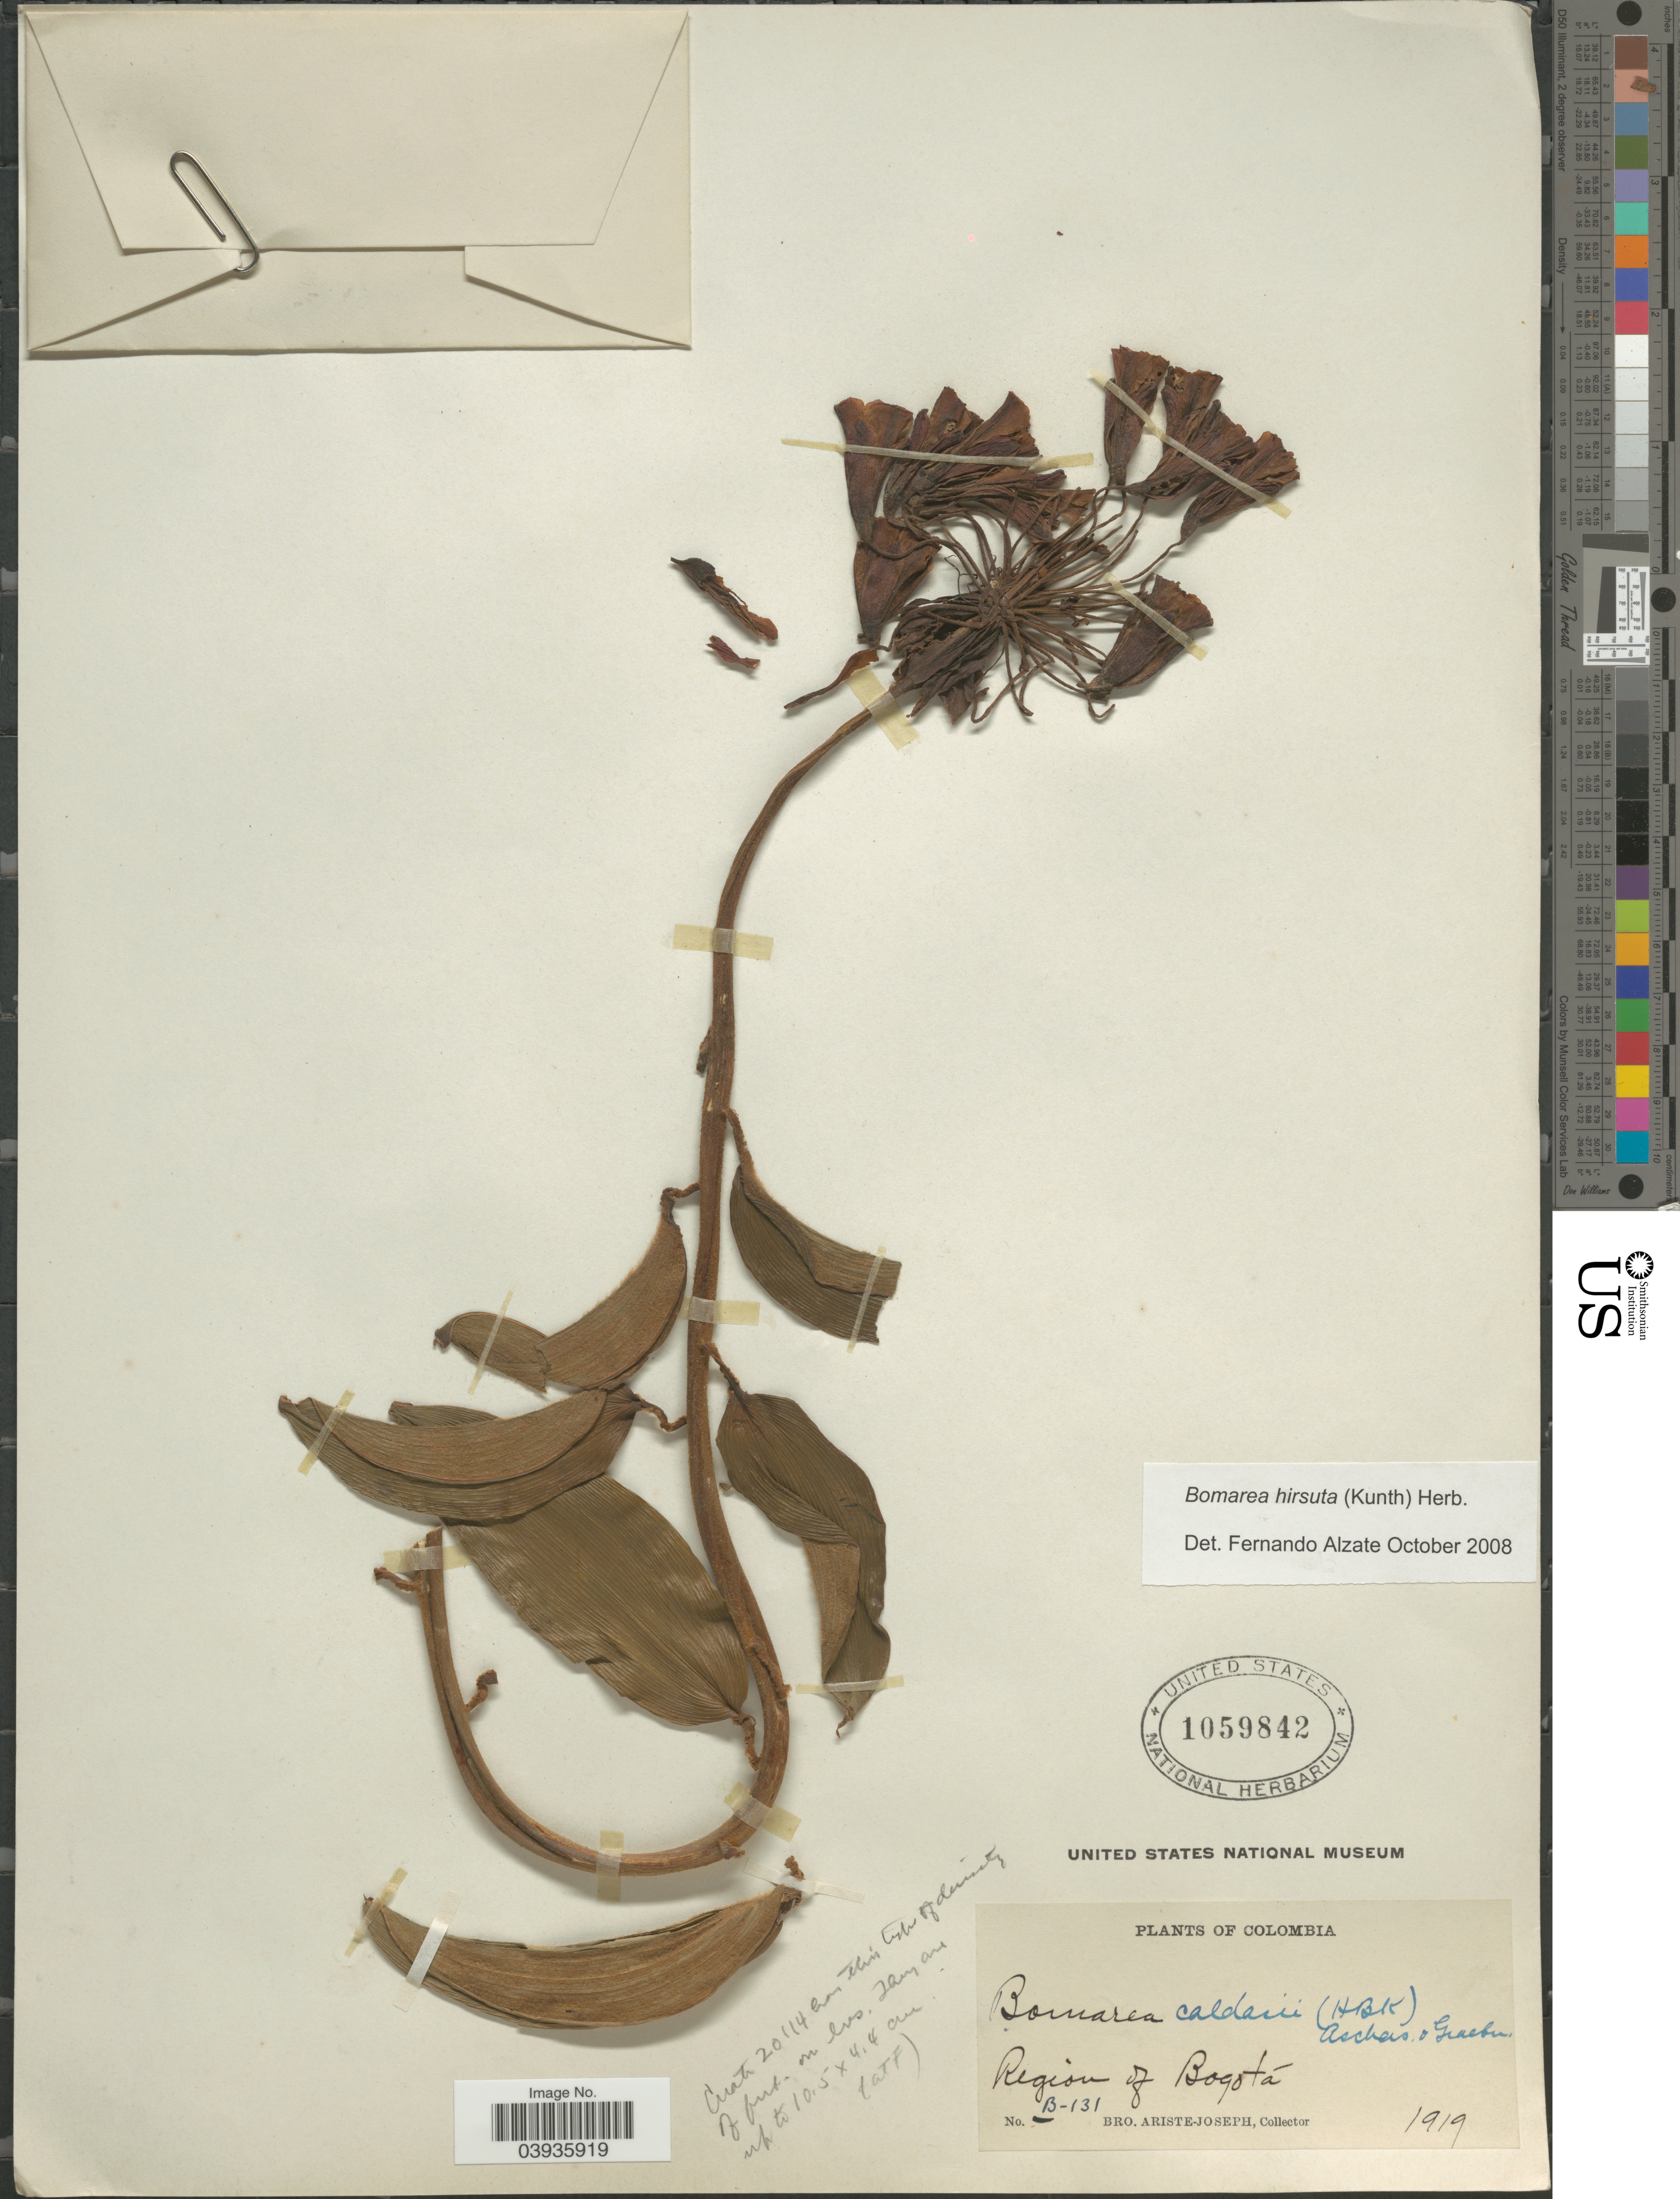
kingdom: Plantae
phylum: Tracheophyta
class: Liliopsida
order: Liliales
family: Alstroemeriaceae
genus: Bomarea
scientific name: Bomarea hirsuta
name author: (Kunth) Herb.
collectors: Bro. Ariste-Joseph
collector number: B-131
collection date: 1919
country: Colombia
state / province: Bogota D.C.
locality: Region of Bogotá.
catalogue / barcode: US 1059842